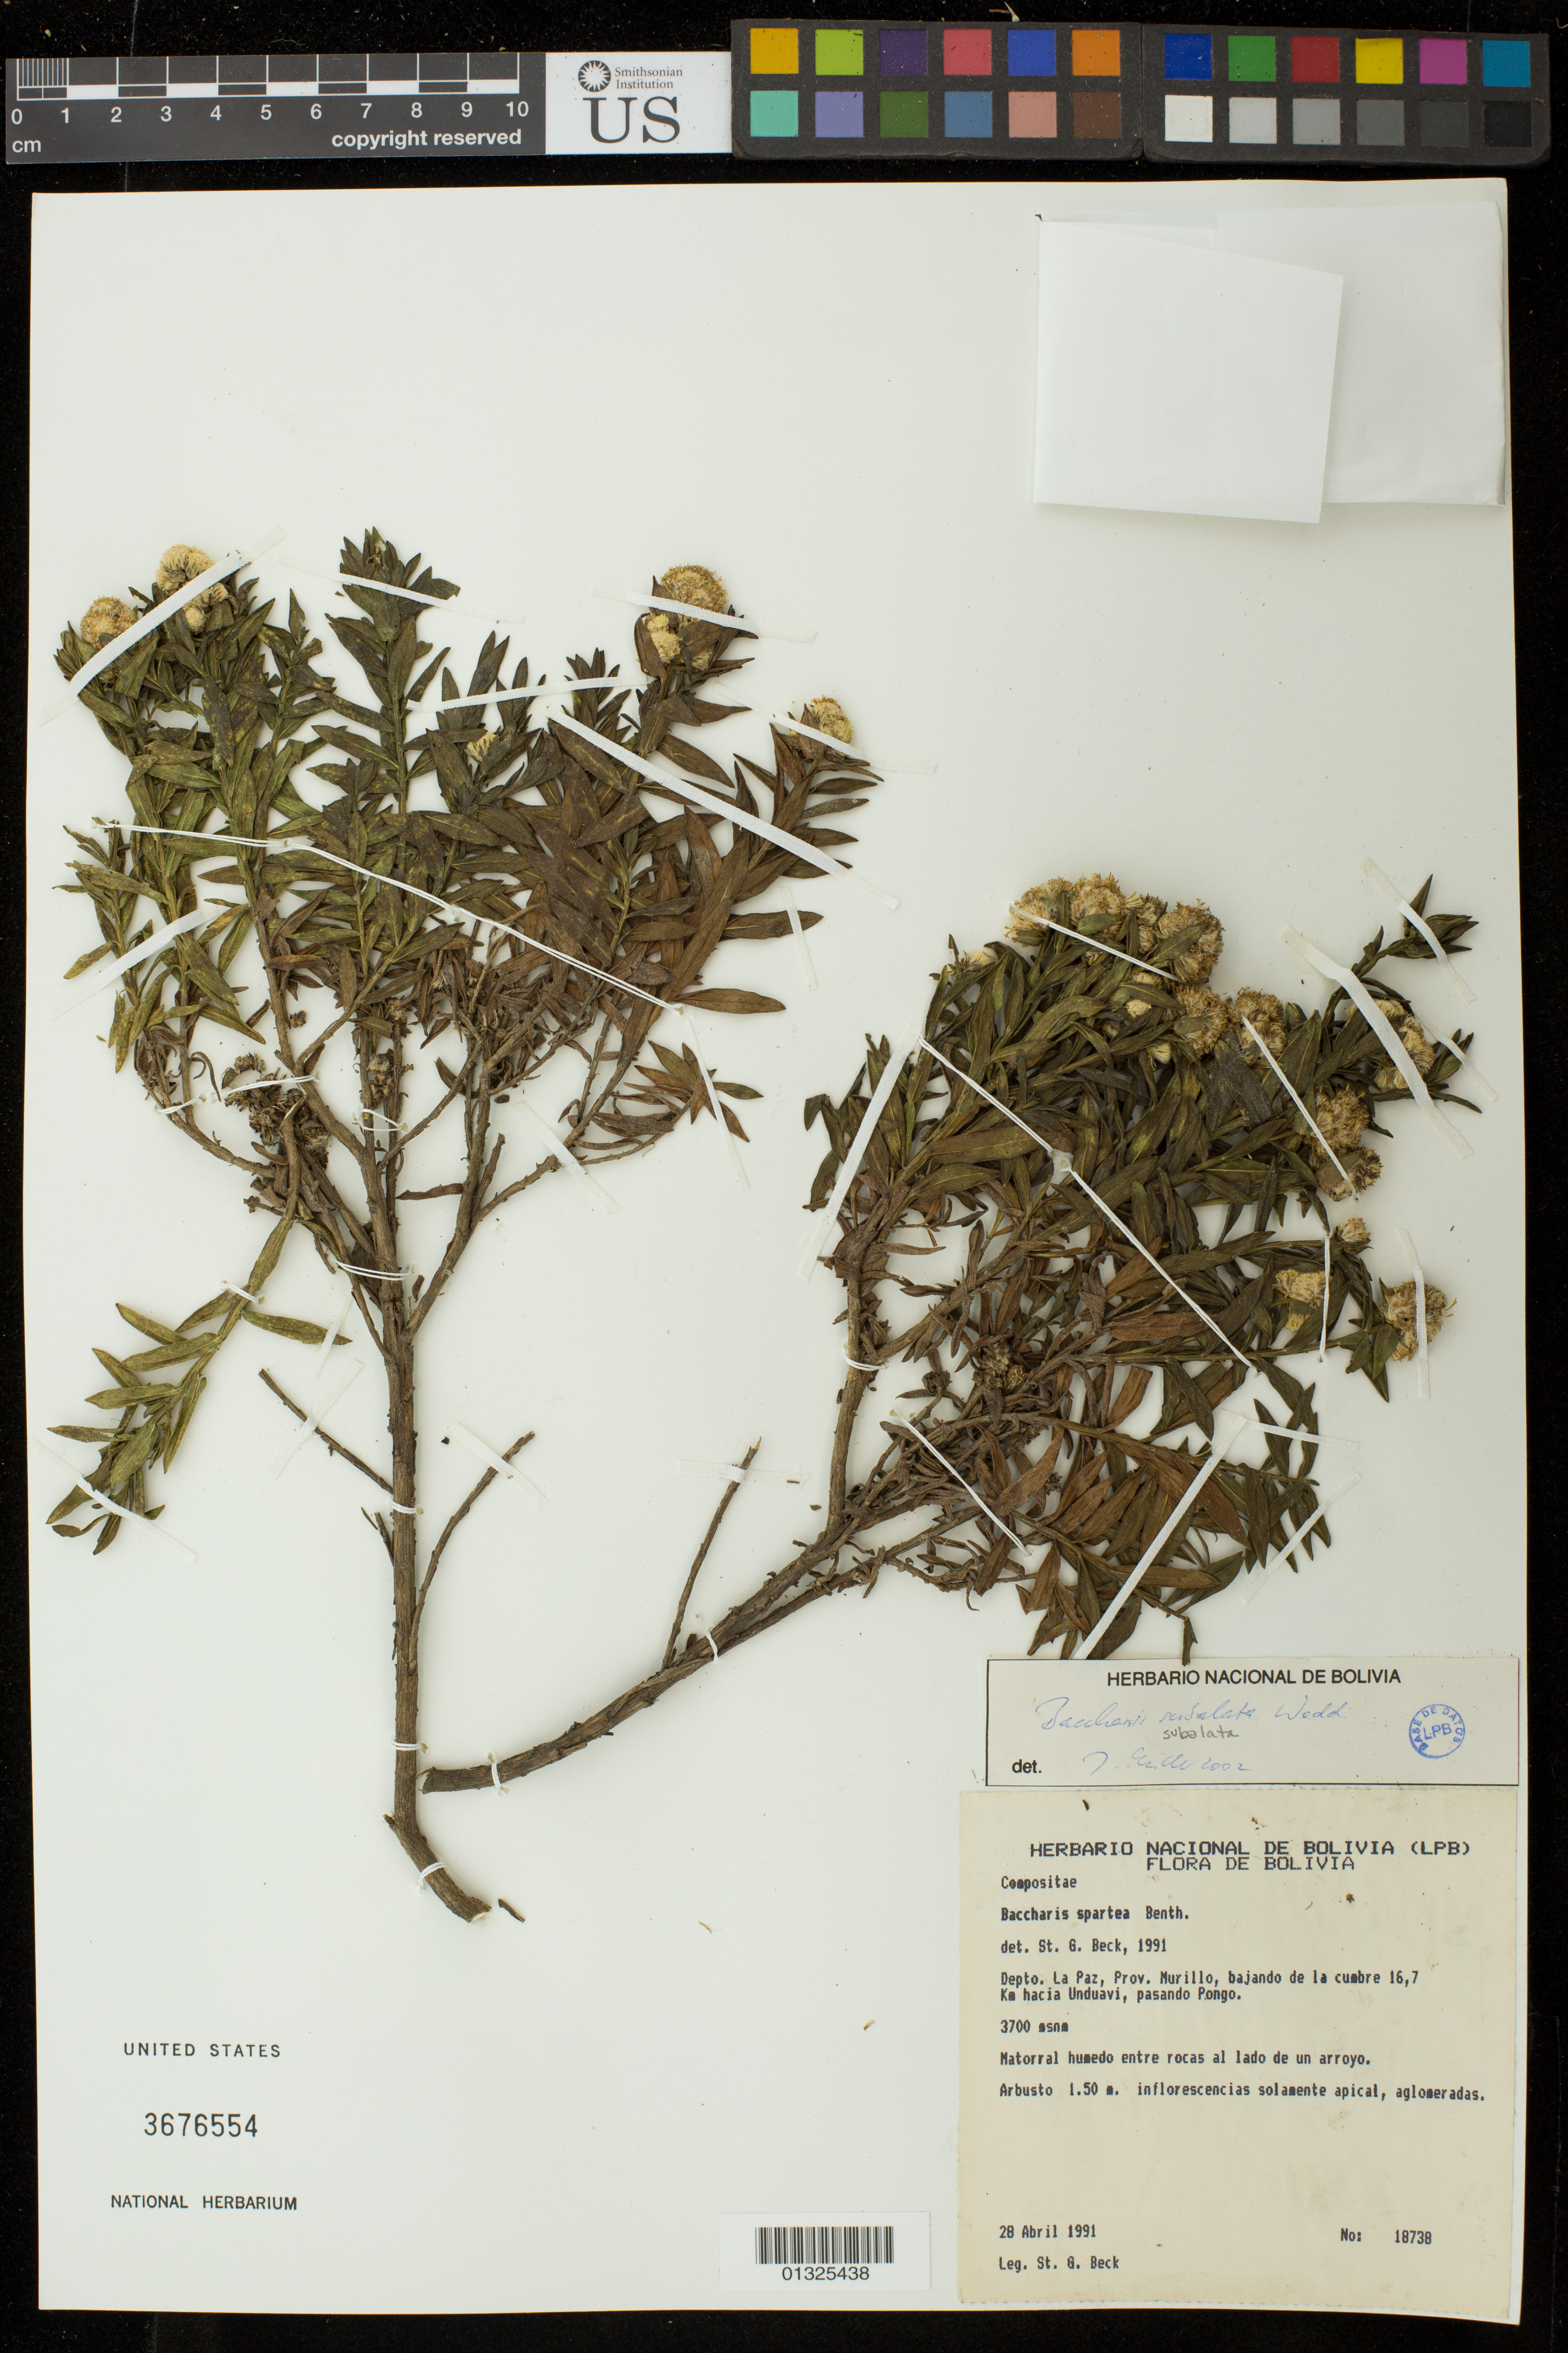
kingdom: Plantae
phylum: Tracheophyta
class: Magnoliopsida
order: Asterales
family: Asteraceae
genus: Baccharis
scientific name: Baccharis subalata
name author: Wedd.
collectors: S. G. Beck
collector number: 18738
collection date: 1991-04-28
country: Bolivia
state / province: La Paz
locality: Murillo: Unduavi, bajando de la cumbre 16.7 km hacia Unduavi, pasando Pongo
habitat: Matorral humedo entre rocas al lado de un arroyo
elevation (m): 3700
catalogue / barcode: US 3676554